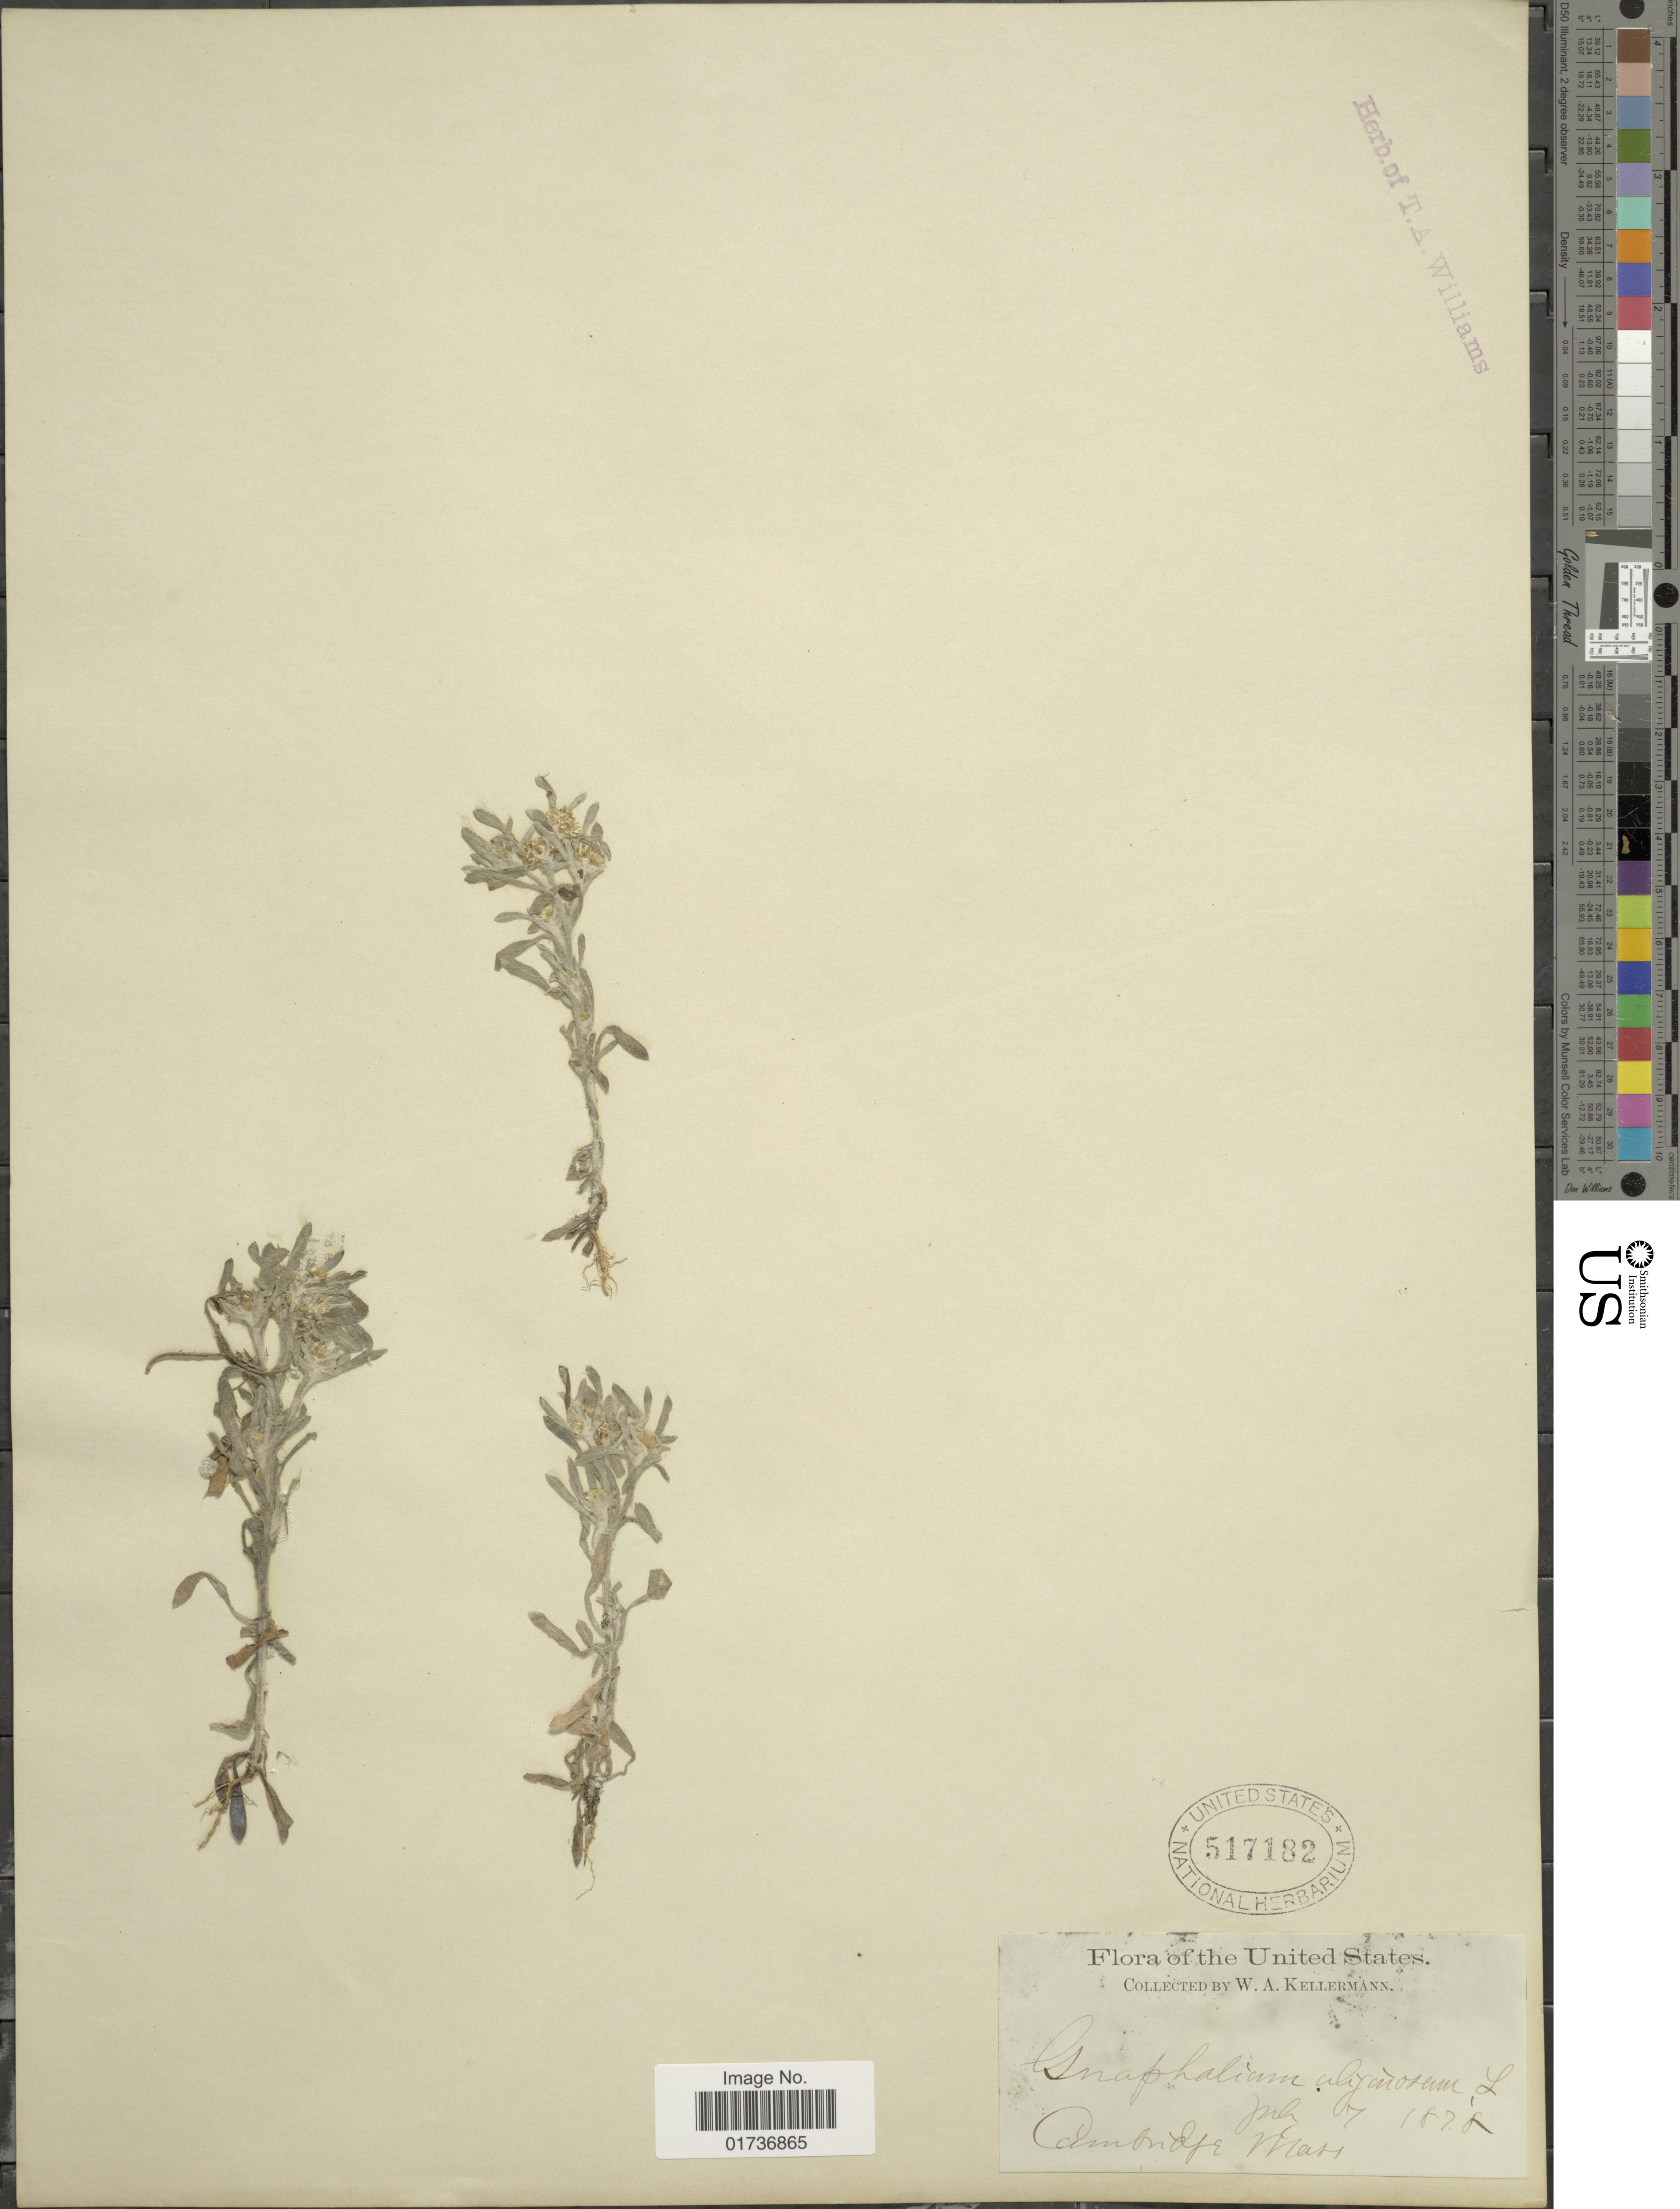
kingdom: Plantae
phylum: Tracheophyta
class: Magnoliopsida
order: Asterales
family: Asteraceae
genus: Gnaphalium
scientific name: Gnaphalium uliginosum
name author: L.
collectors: W. A. Kellermann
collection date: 1878-07-07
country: United States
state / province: Massachusetts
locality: Cambridge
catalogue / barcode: US 517182